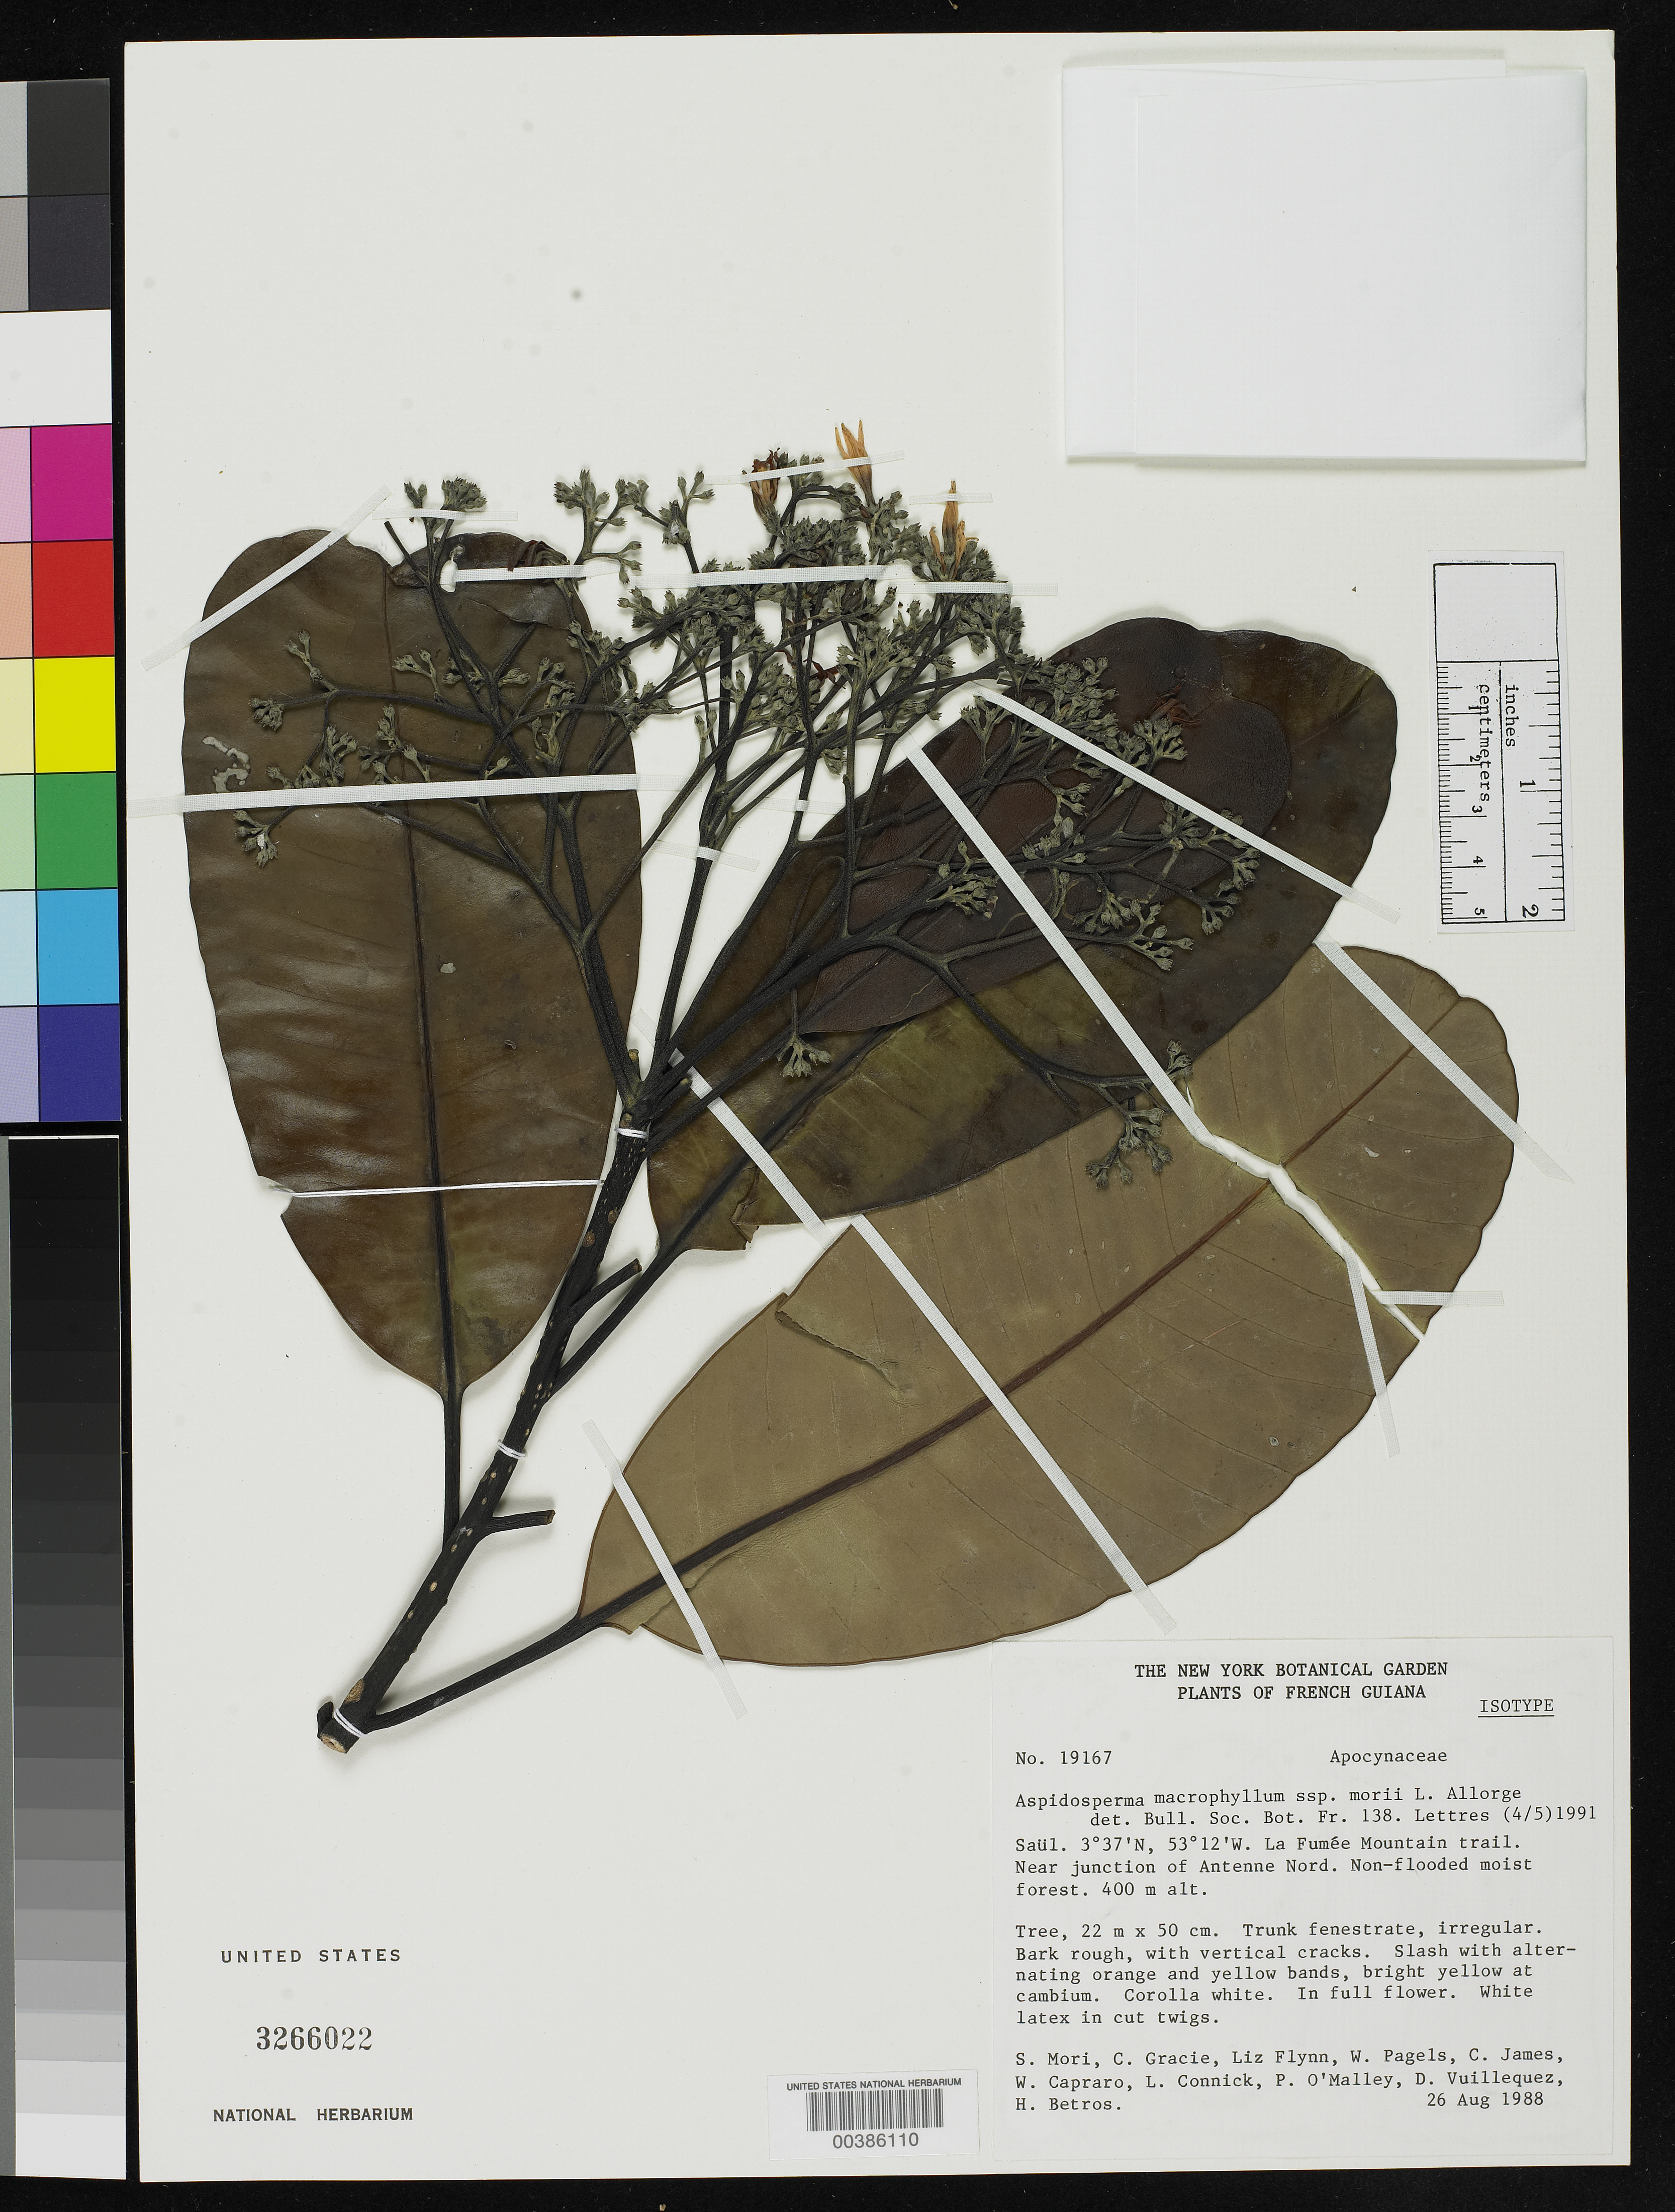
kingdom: Plantae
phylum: Tracheophyta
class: Magnoliopsida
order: Gentianales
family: Apocynaceae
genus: Aspidosperma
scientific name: Aspidosperma macrophyllum subsp. morii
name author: L. Allorge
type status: Isotype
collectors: S. Mori, C. A. Gracie, L. Flynn, W. Pagels, C. James & W. Capraro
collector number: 19167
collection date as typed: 26 Aug 1988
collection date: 1988-08-26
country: French Guiana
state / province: Inini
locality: Saul, La Fumee Mountain trail, near junction of Antenne Nord.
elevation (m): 400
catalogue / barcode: US 3266022